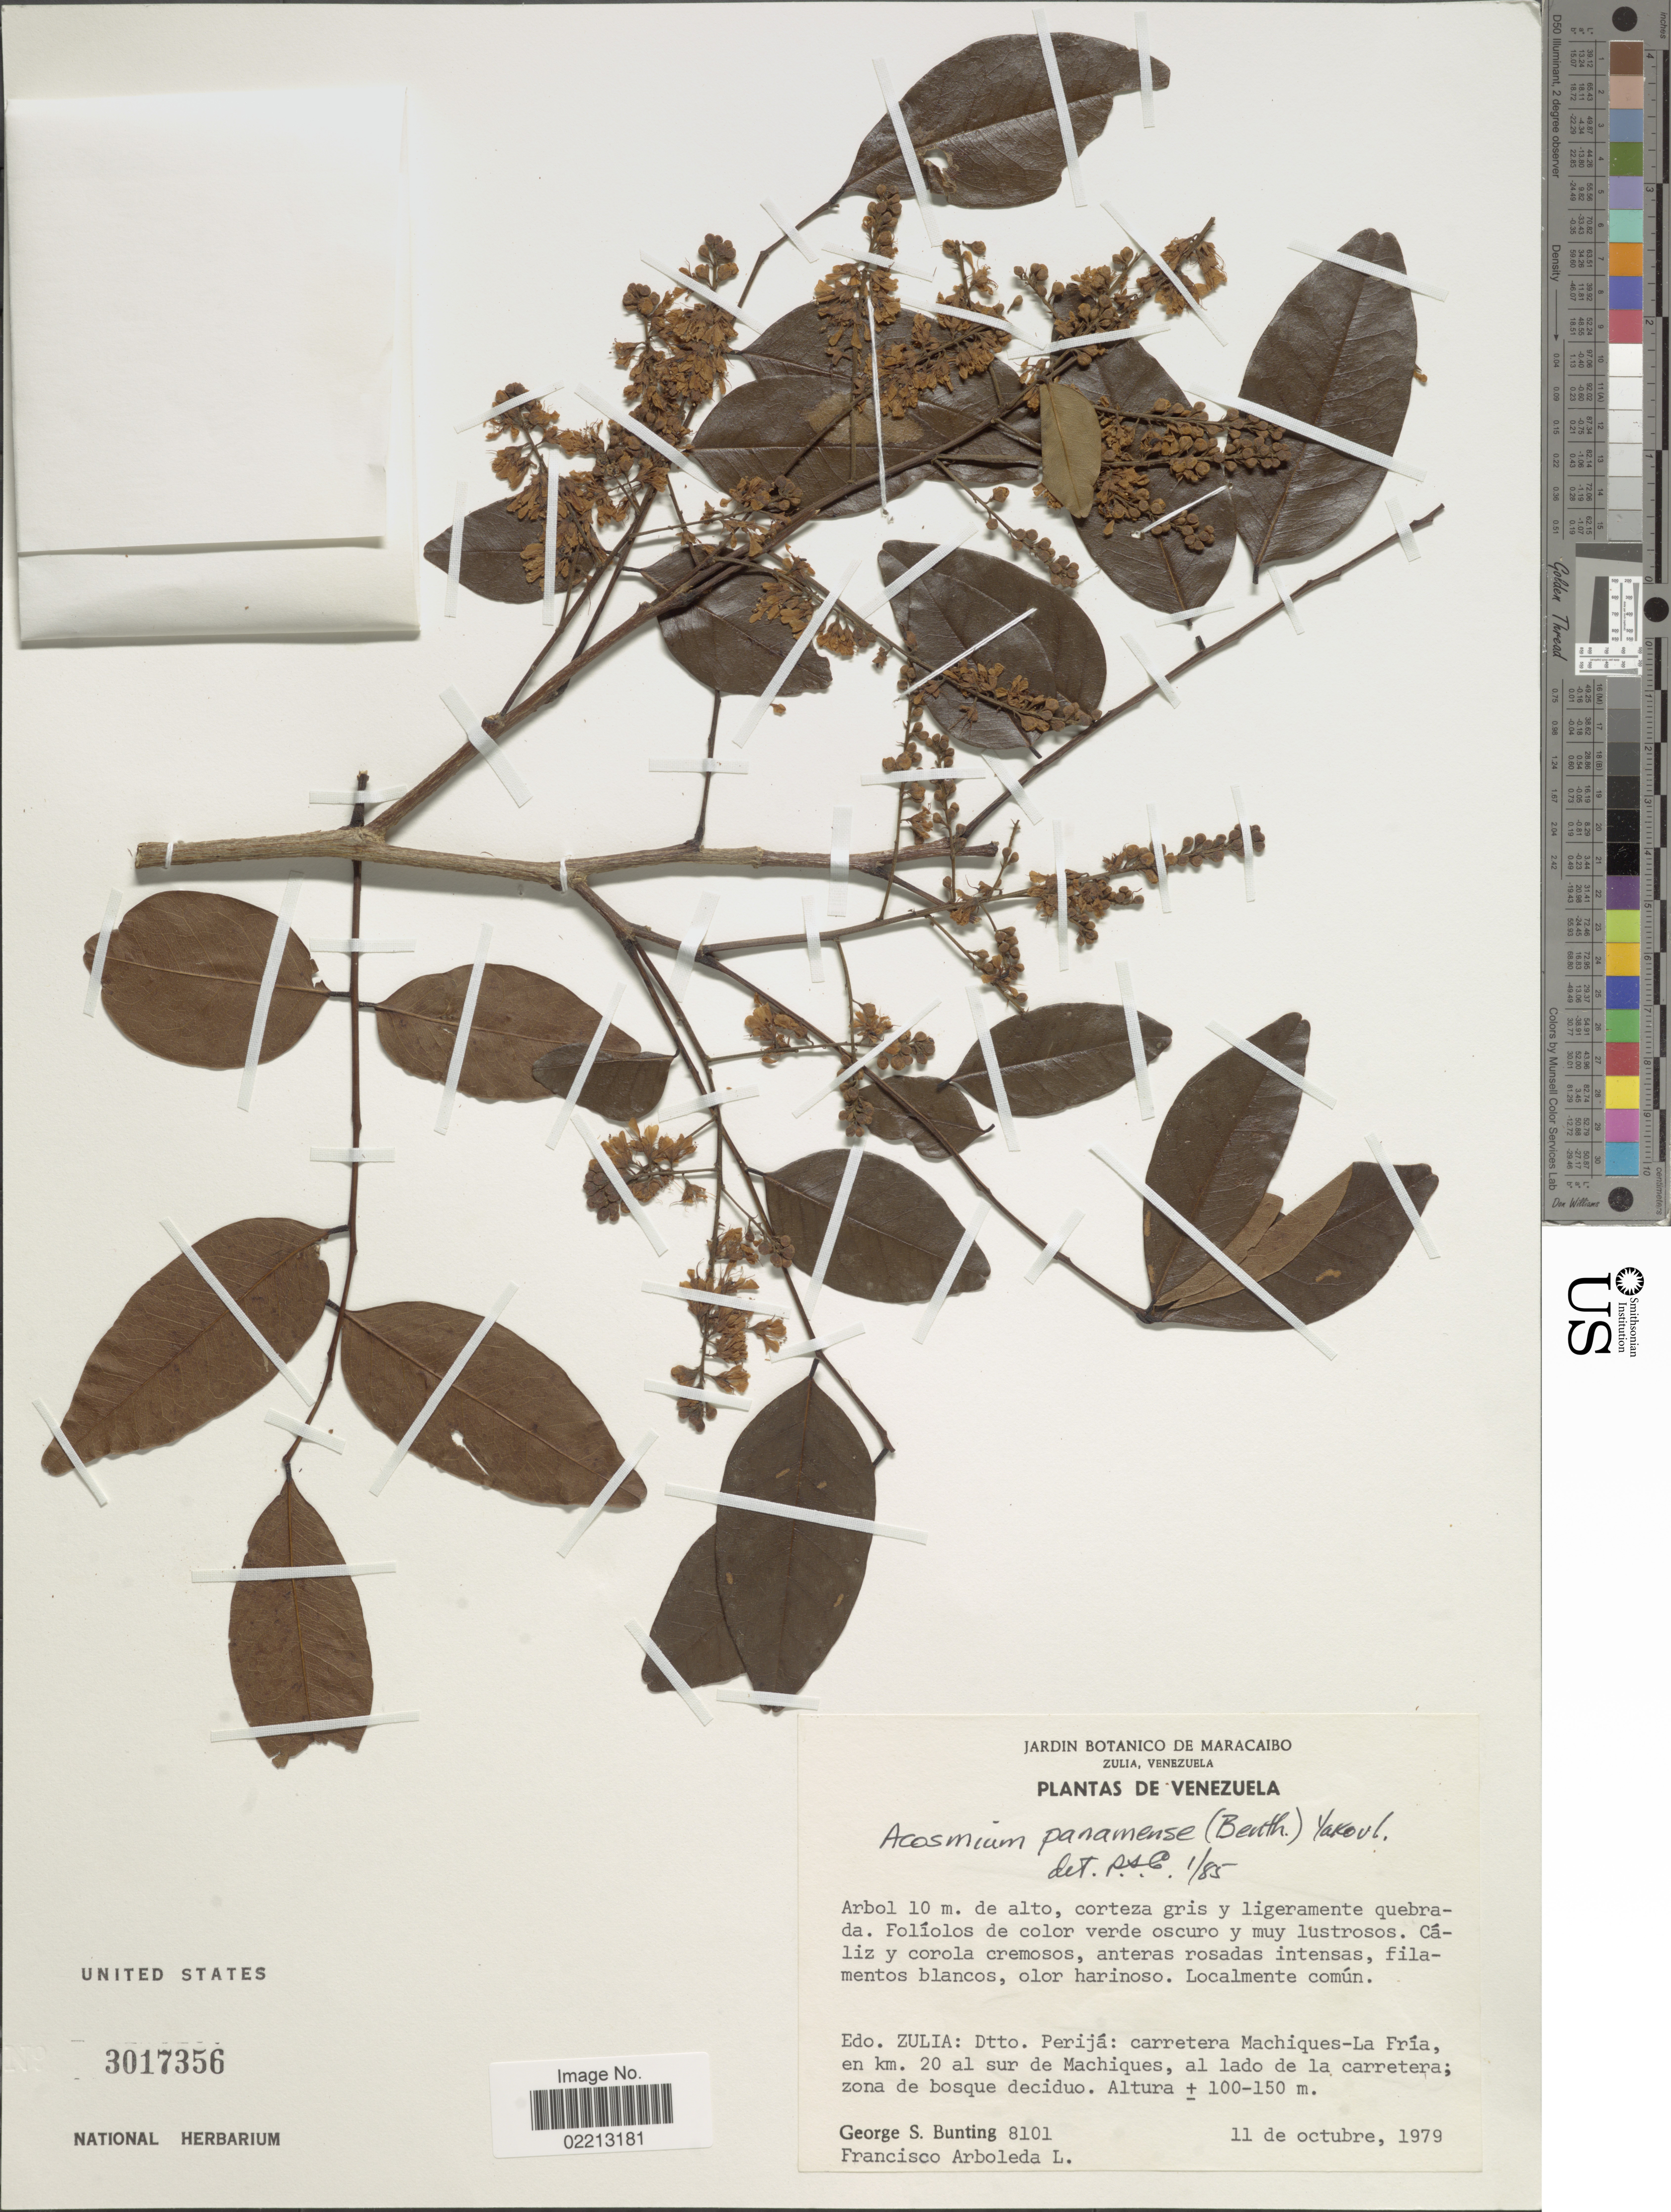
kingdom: Plantae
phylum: Tracheophyta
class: Magnoliopsida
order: Fabales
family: Fabaceae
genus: Acosmium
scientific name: Acosmium panamense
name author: (Benth.) Yakovlev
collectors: G. S. Bunting & F. Arboleda L.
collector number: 8101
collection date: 1979-10-11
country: Venezuela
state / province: Zulia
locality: Dtto. Perija: carretera Machiques-La Fria, en km. 20 al sur de Machiques, al lado de la carrtera; zona de bosque deciduo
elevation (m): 100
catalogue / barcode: US 3017356